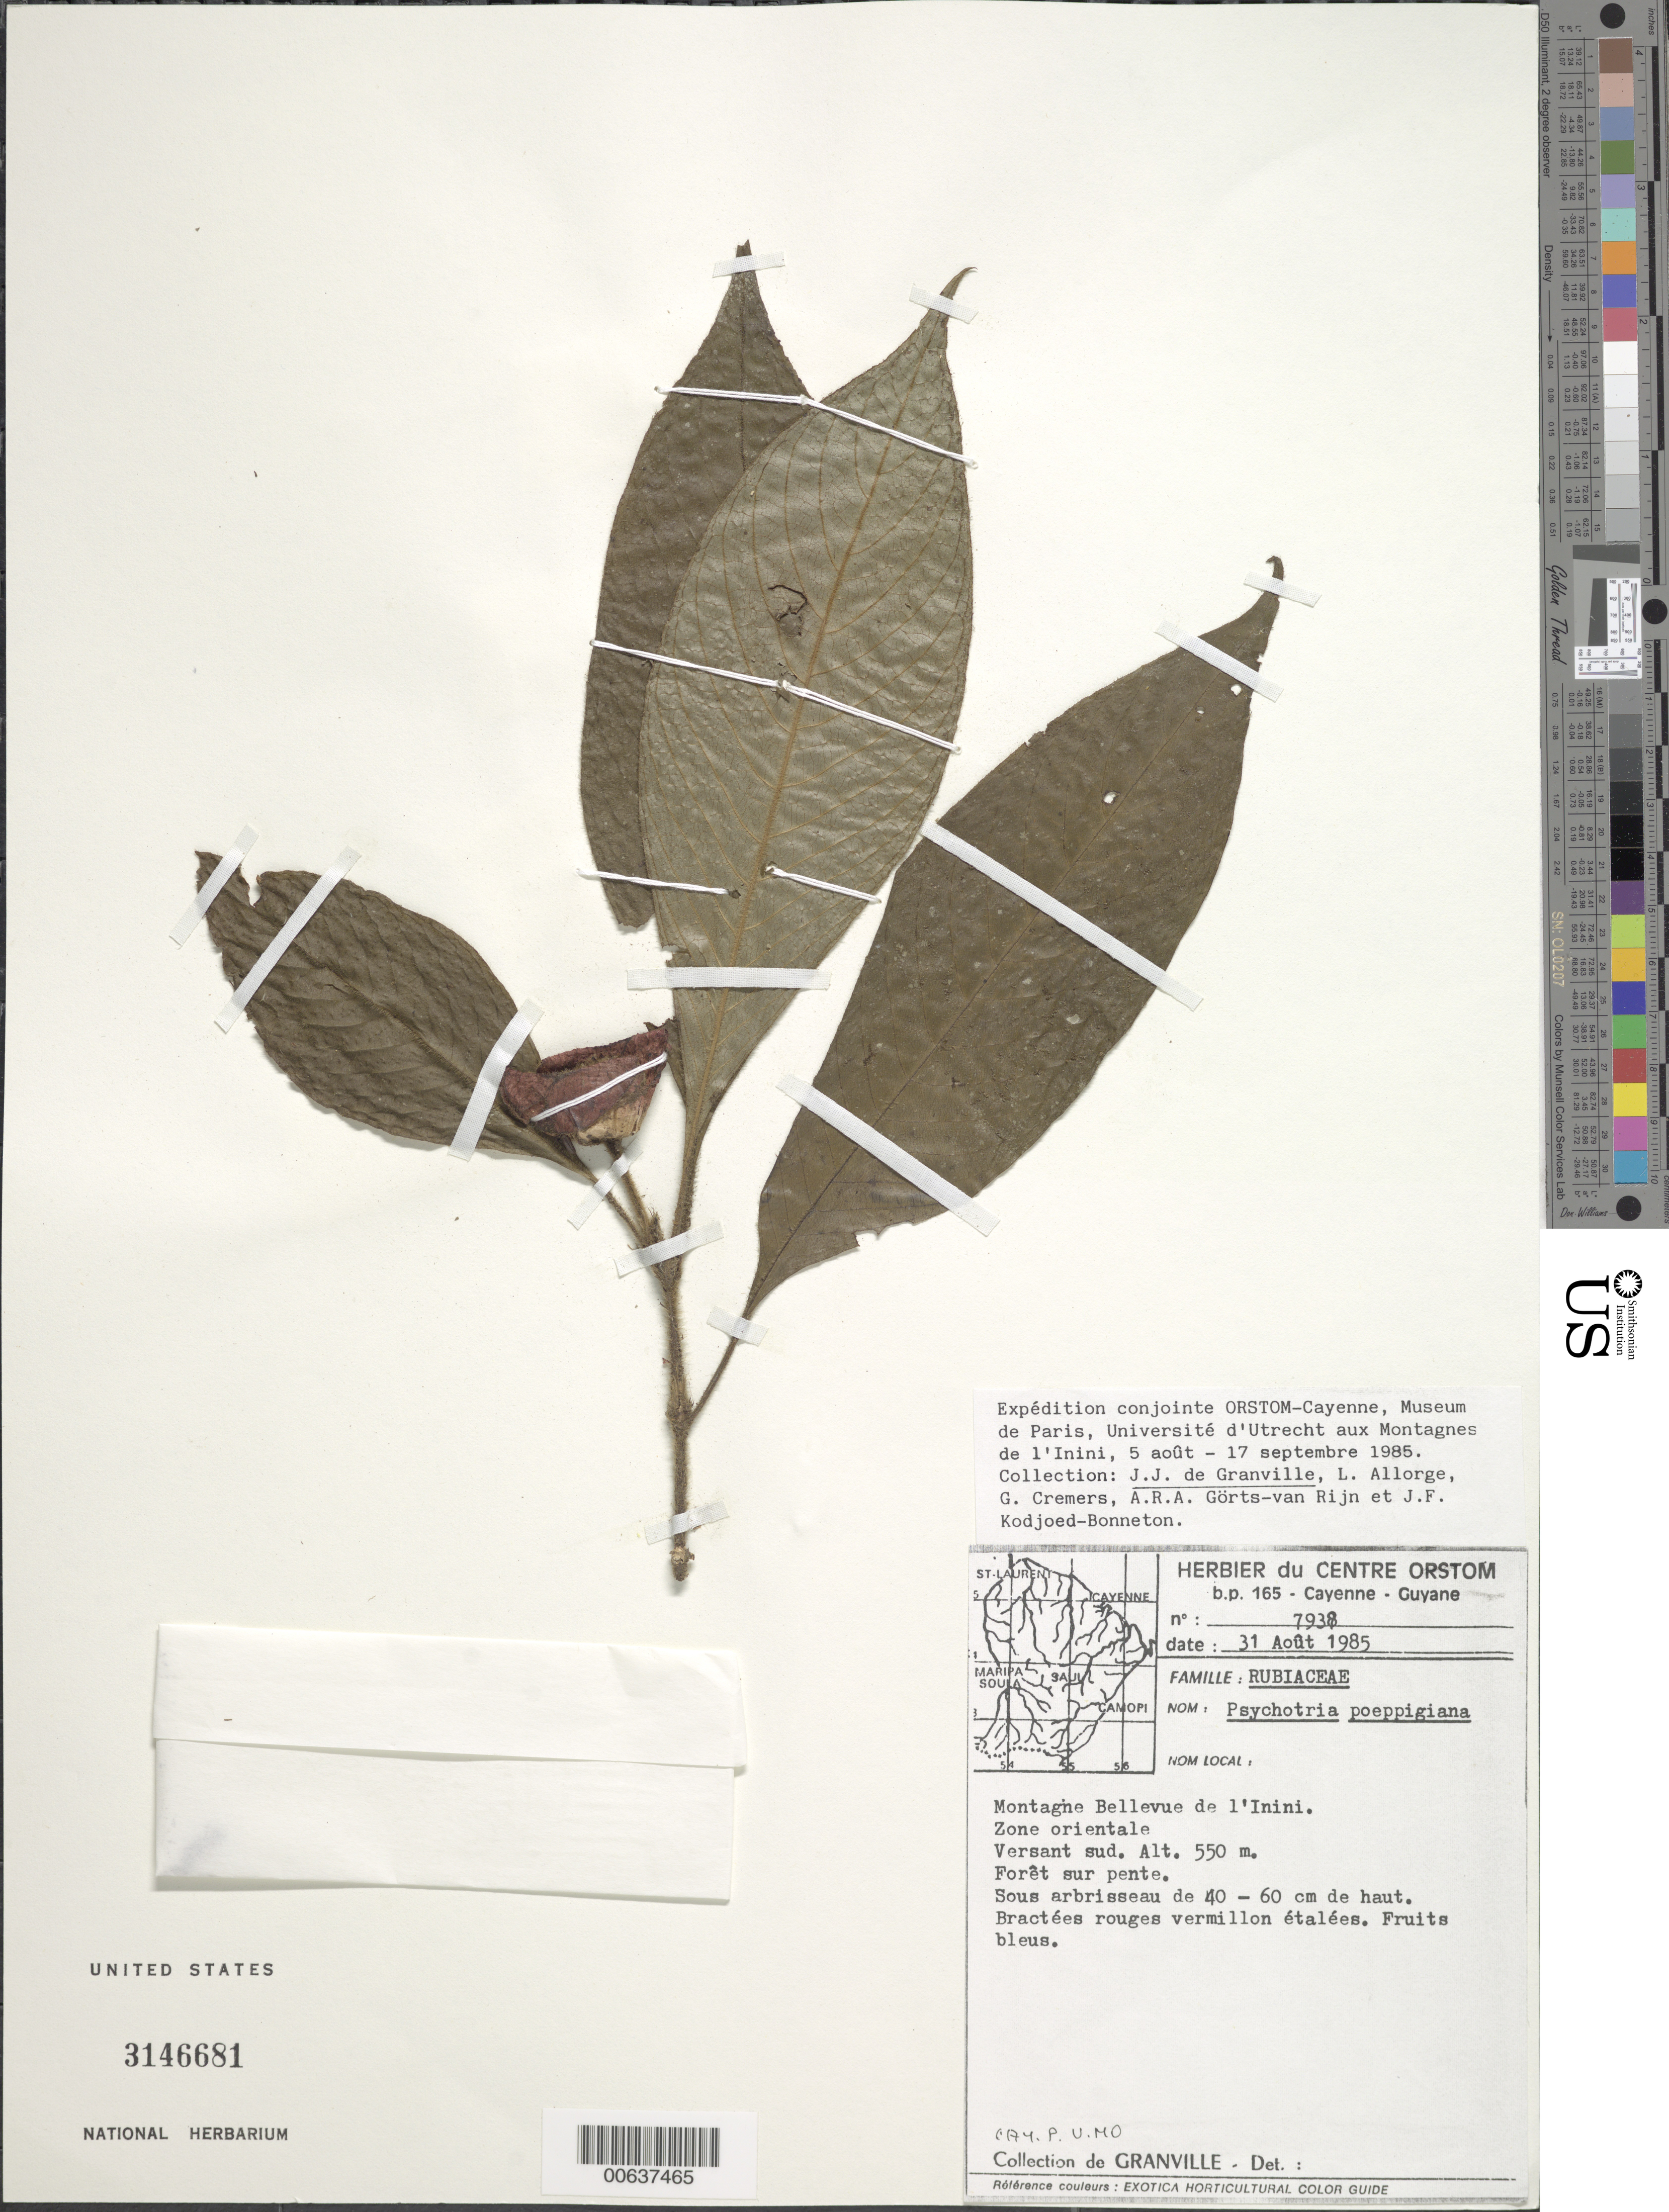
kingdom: Plantae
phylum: Tracheophyta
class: Magnoliopsida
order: Gentianales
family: Rubiaceae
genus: Palicourea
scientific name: Palicourea tomentosa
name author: (Aubl.) Borhidi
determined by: Kirkbride, J. H., Jr.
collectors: J.-J. de Granville, L. Allorge, G. Cremers, A. .R. A. Görts-van Rijn & J. Kodjoed-Bonneton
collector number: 7938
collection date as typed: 31-Aug-85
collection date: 1985-08-31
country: French Guiana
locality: Montagnes Bellevue de l'Inini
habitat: Zone oriental. Versant Sud. forêt sur pente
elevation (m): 550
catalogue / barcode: US 3146681